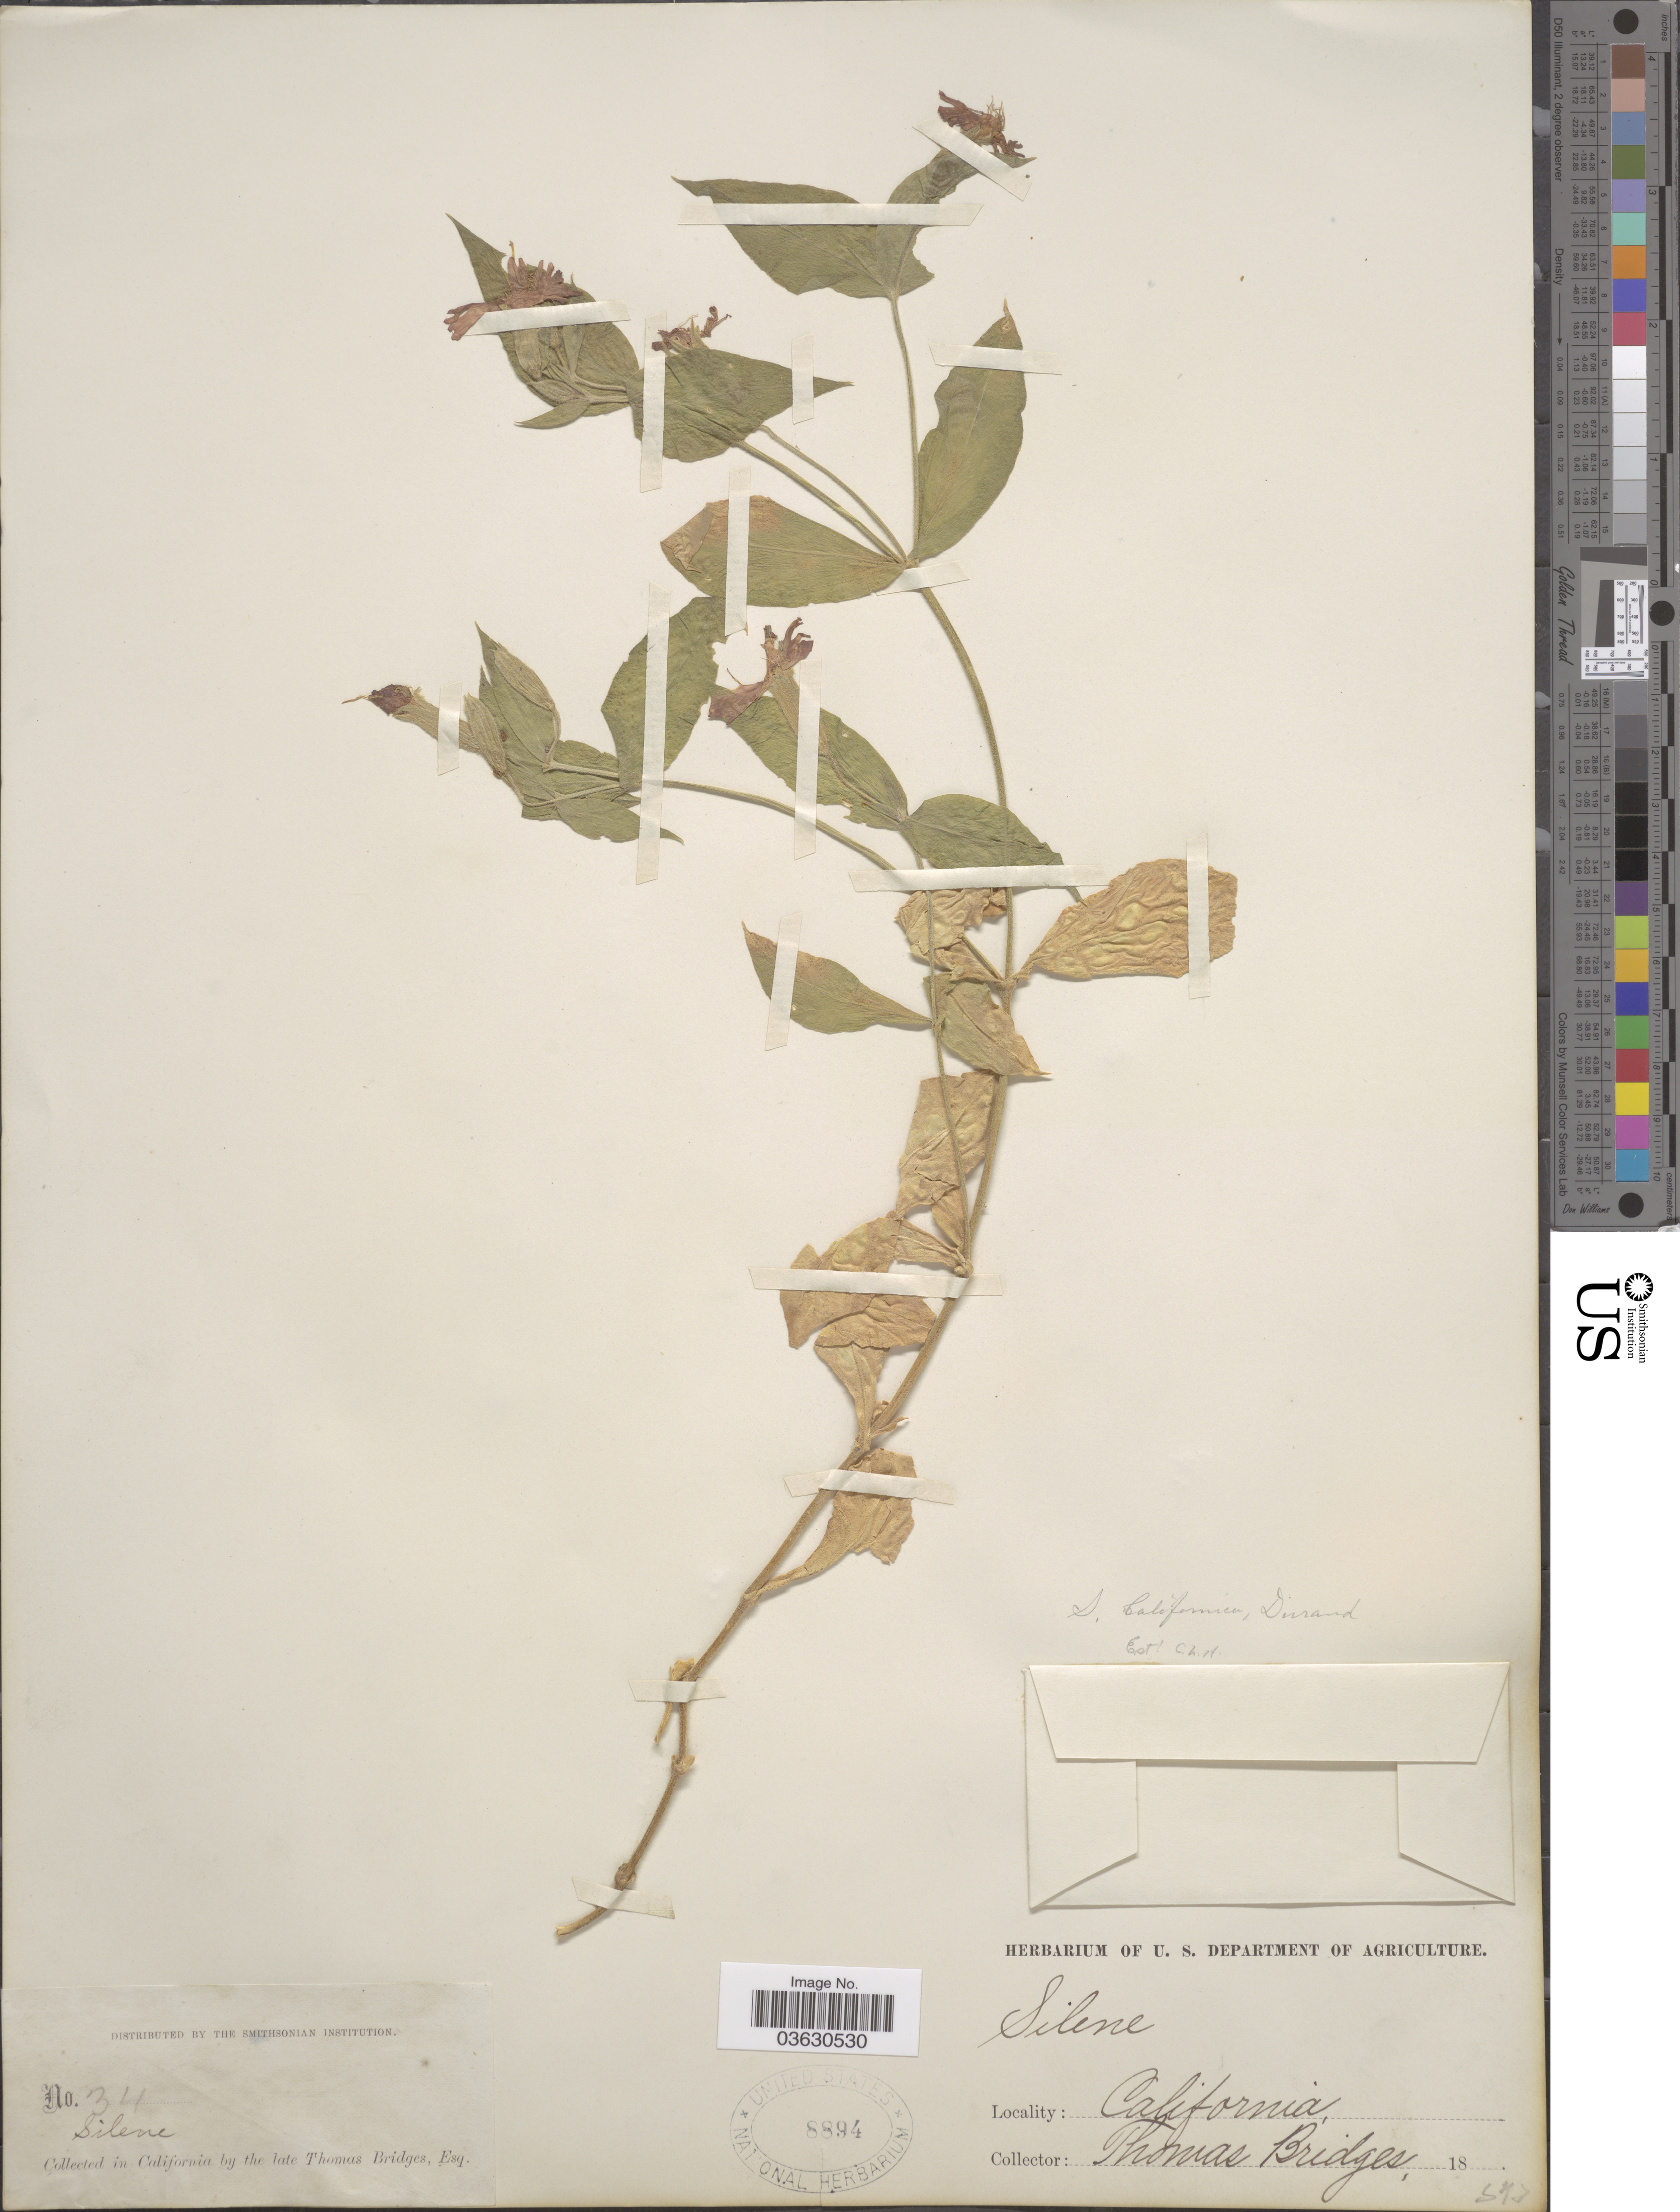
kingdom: Plantae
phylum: Tracheophyta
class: Magnoliopsida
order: Caryophyllales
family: Caryophyllaceae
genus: Silene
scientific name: Silene californica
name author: Durand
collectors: T. Bridges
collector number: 34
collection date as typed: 18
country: United States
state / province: California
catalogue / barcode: US 8894